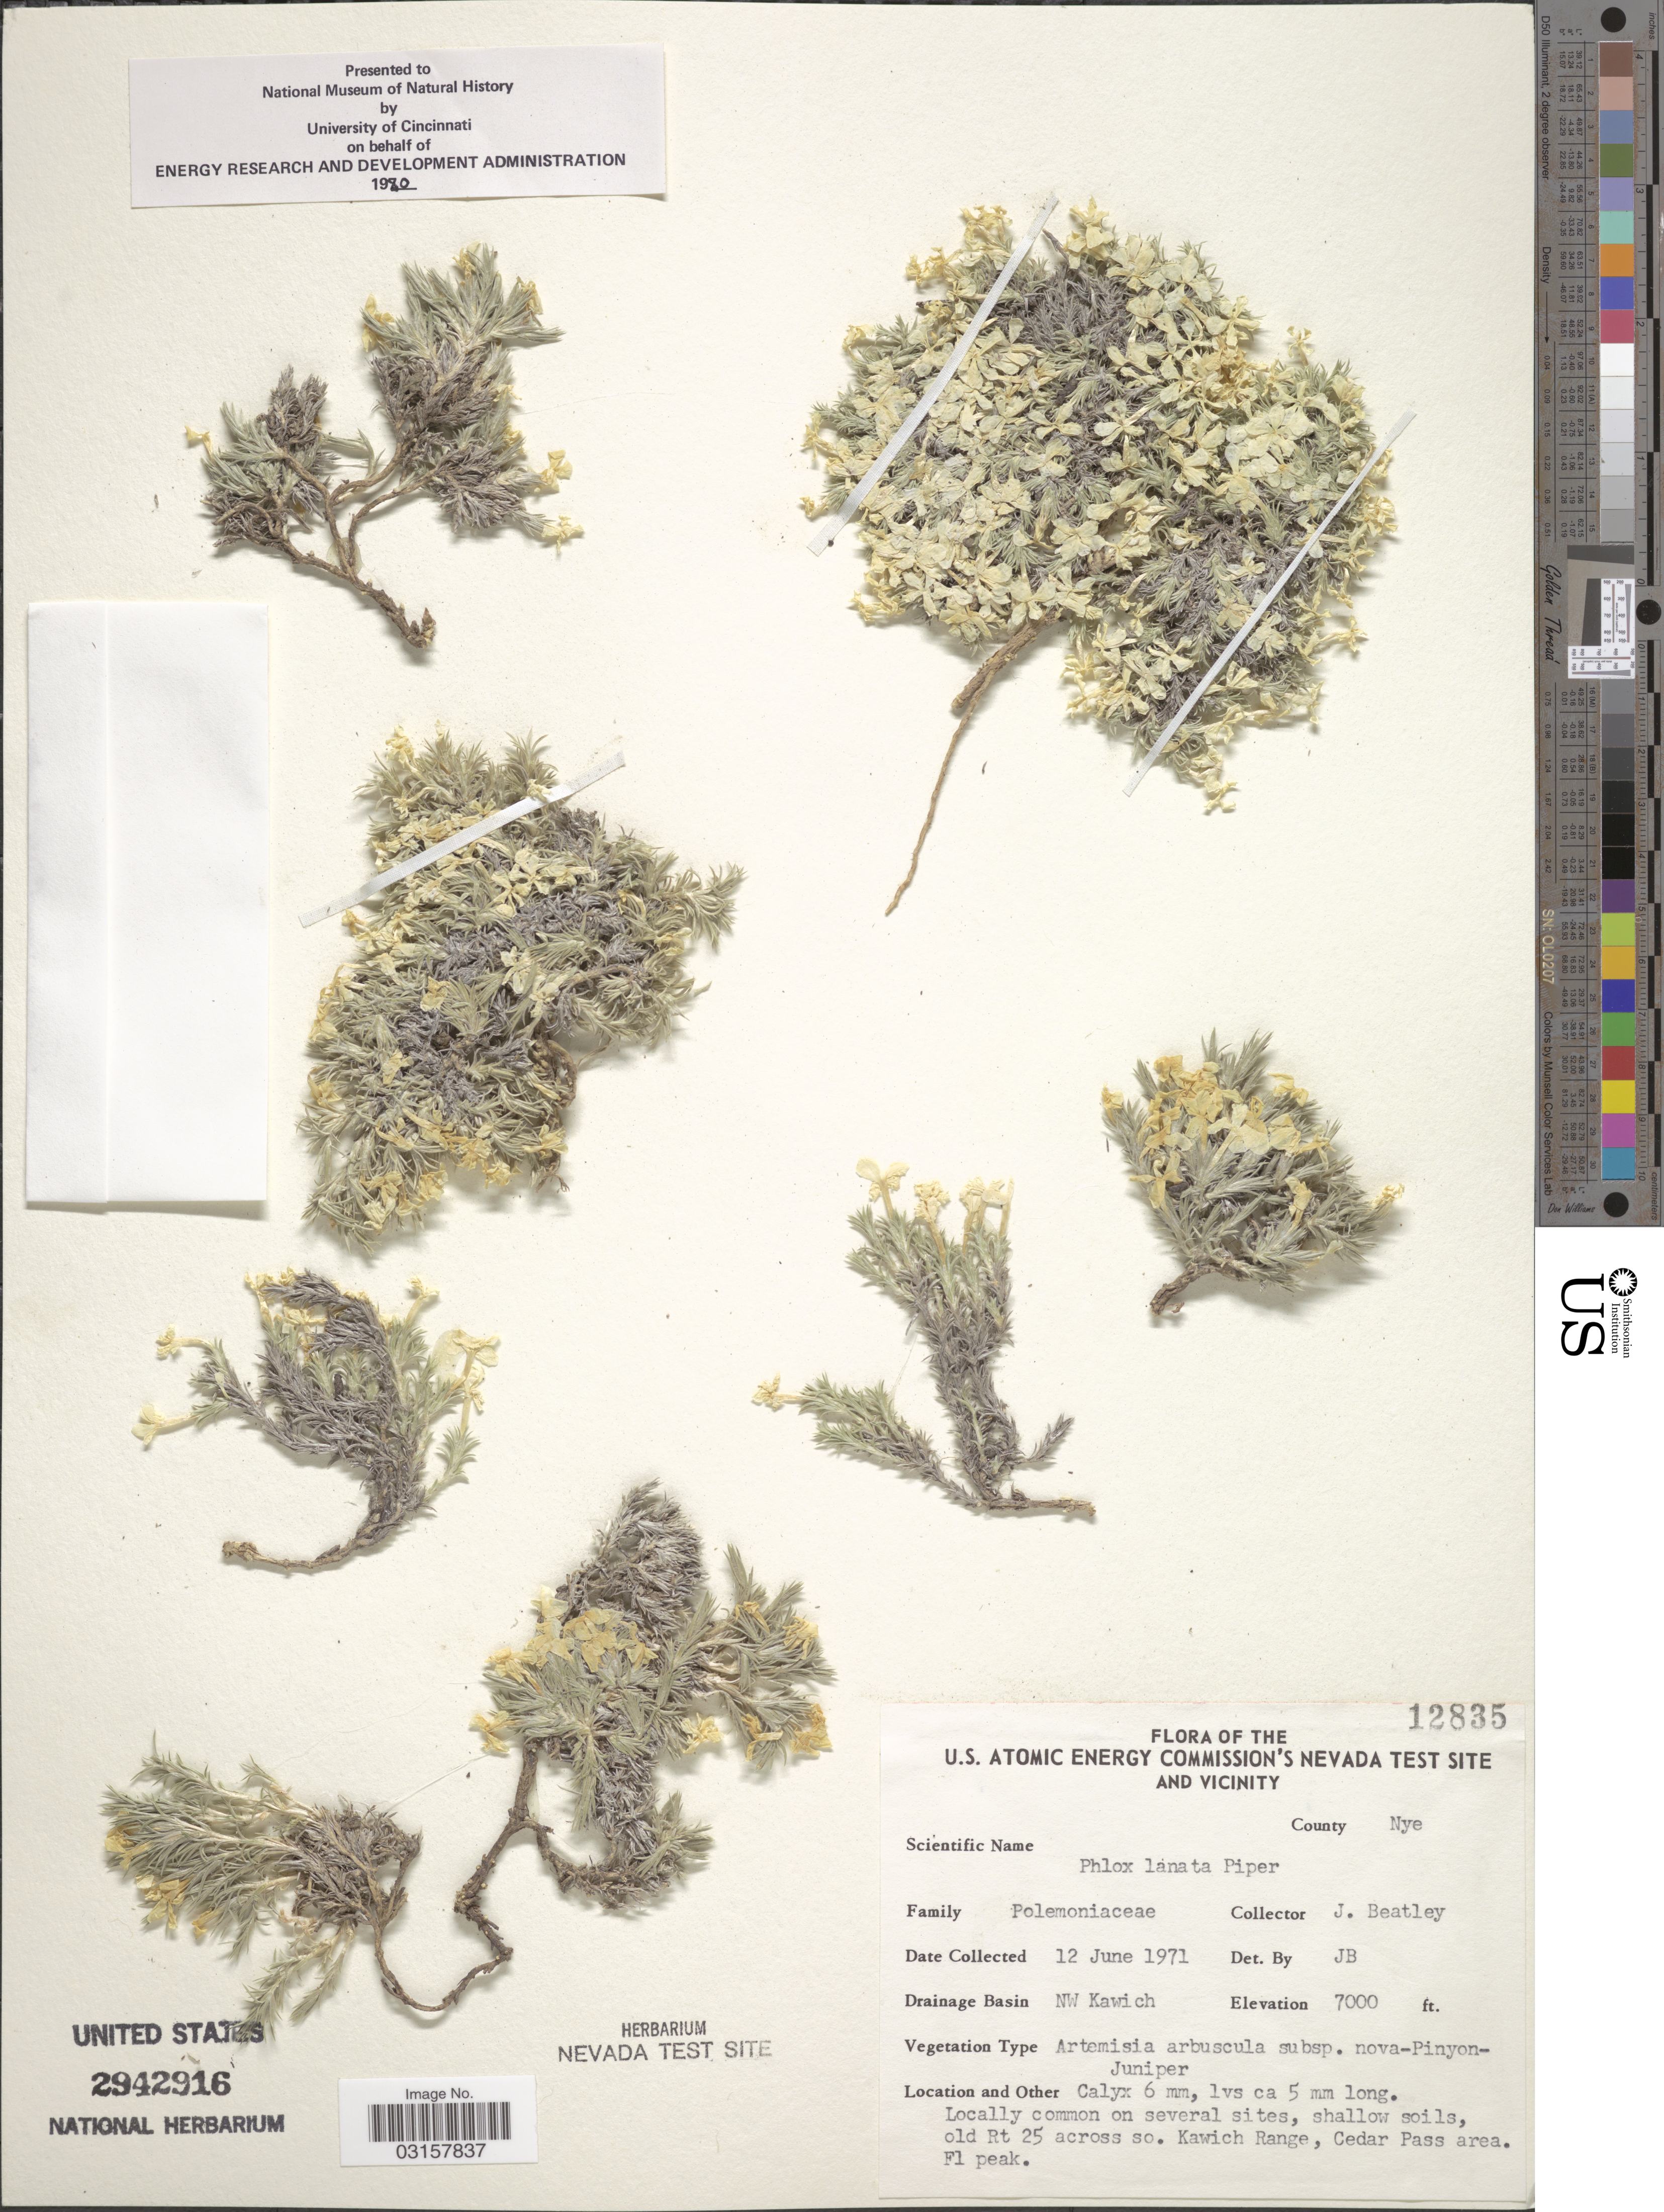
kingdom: Plantae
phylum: Tracheophyta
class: Magnoliopsida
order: Ericales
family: Polemoniaceae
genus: Phlox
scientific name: Phlox hoodii subsp. canescens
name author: (Torr. & A. Gray) Wherry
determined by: Mayfield, M. H.; Ferguson, C. J.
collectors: J. C. Beatley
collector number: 12835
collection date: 1971-06-12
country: United States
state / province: Nevada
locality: The U.S. Atomic Energy Commision's Nevada Test Site and Vicinity. County Nye. Drainage Basin NW Kawich, old Rt 25 across so. Kawich Range, Cedar Pass area.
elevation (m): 2134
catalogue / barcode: US 2942916